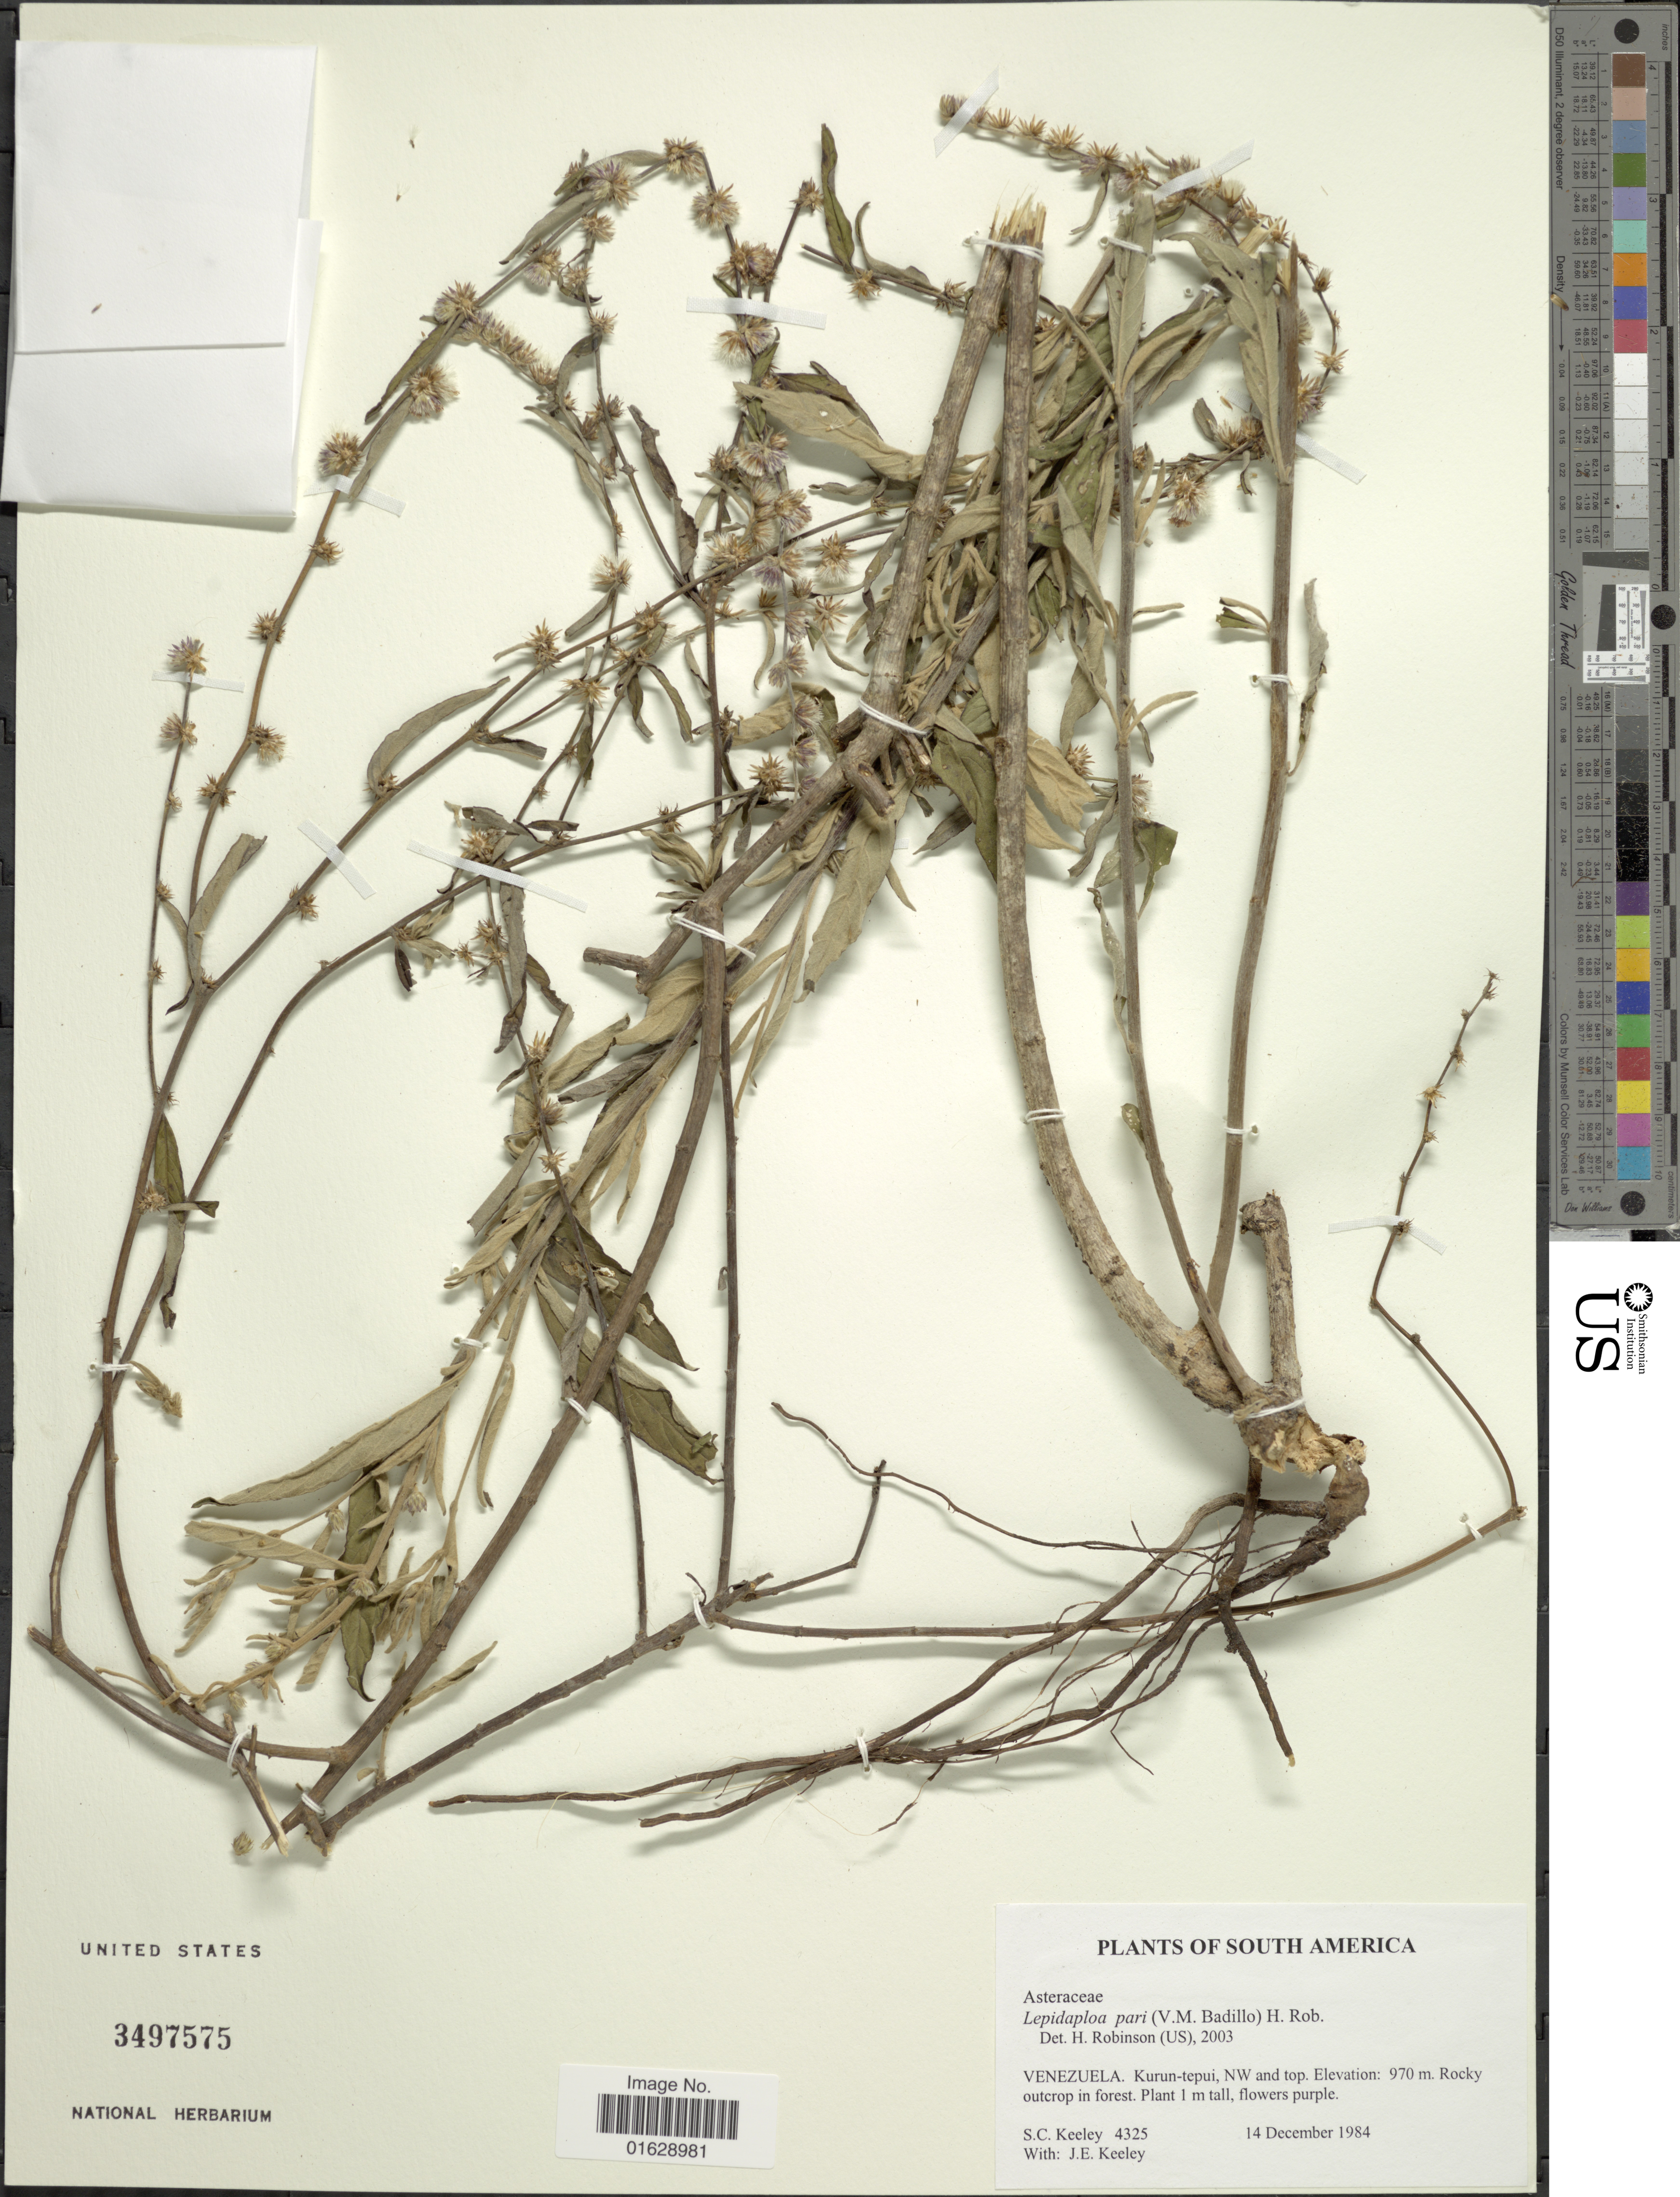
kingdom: Plantae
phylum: Tracheophyta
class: Magnoliopsida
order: Asterales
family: Asteraceae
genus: Lepidaploa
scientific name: Lepidaploa pari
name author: (V.M. Badillo) H. Rob.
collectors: S. C. Keeley & J. E. Keeley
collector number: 4325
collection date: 1984-12-14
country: Venezuela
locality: Kurun-tepui, NW and top.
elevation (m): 970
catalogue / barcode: US 3497575